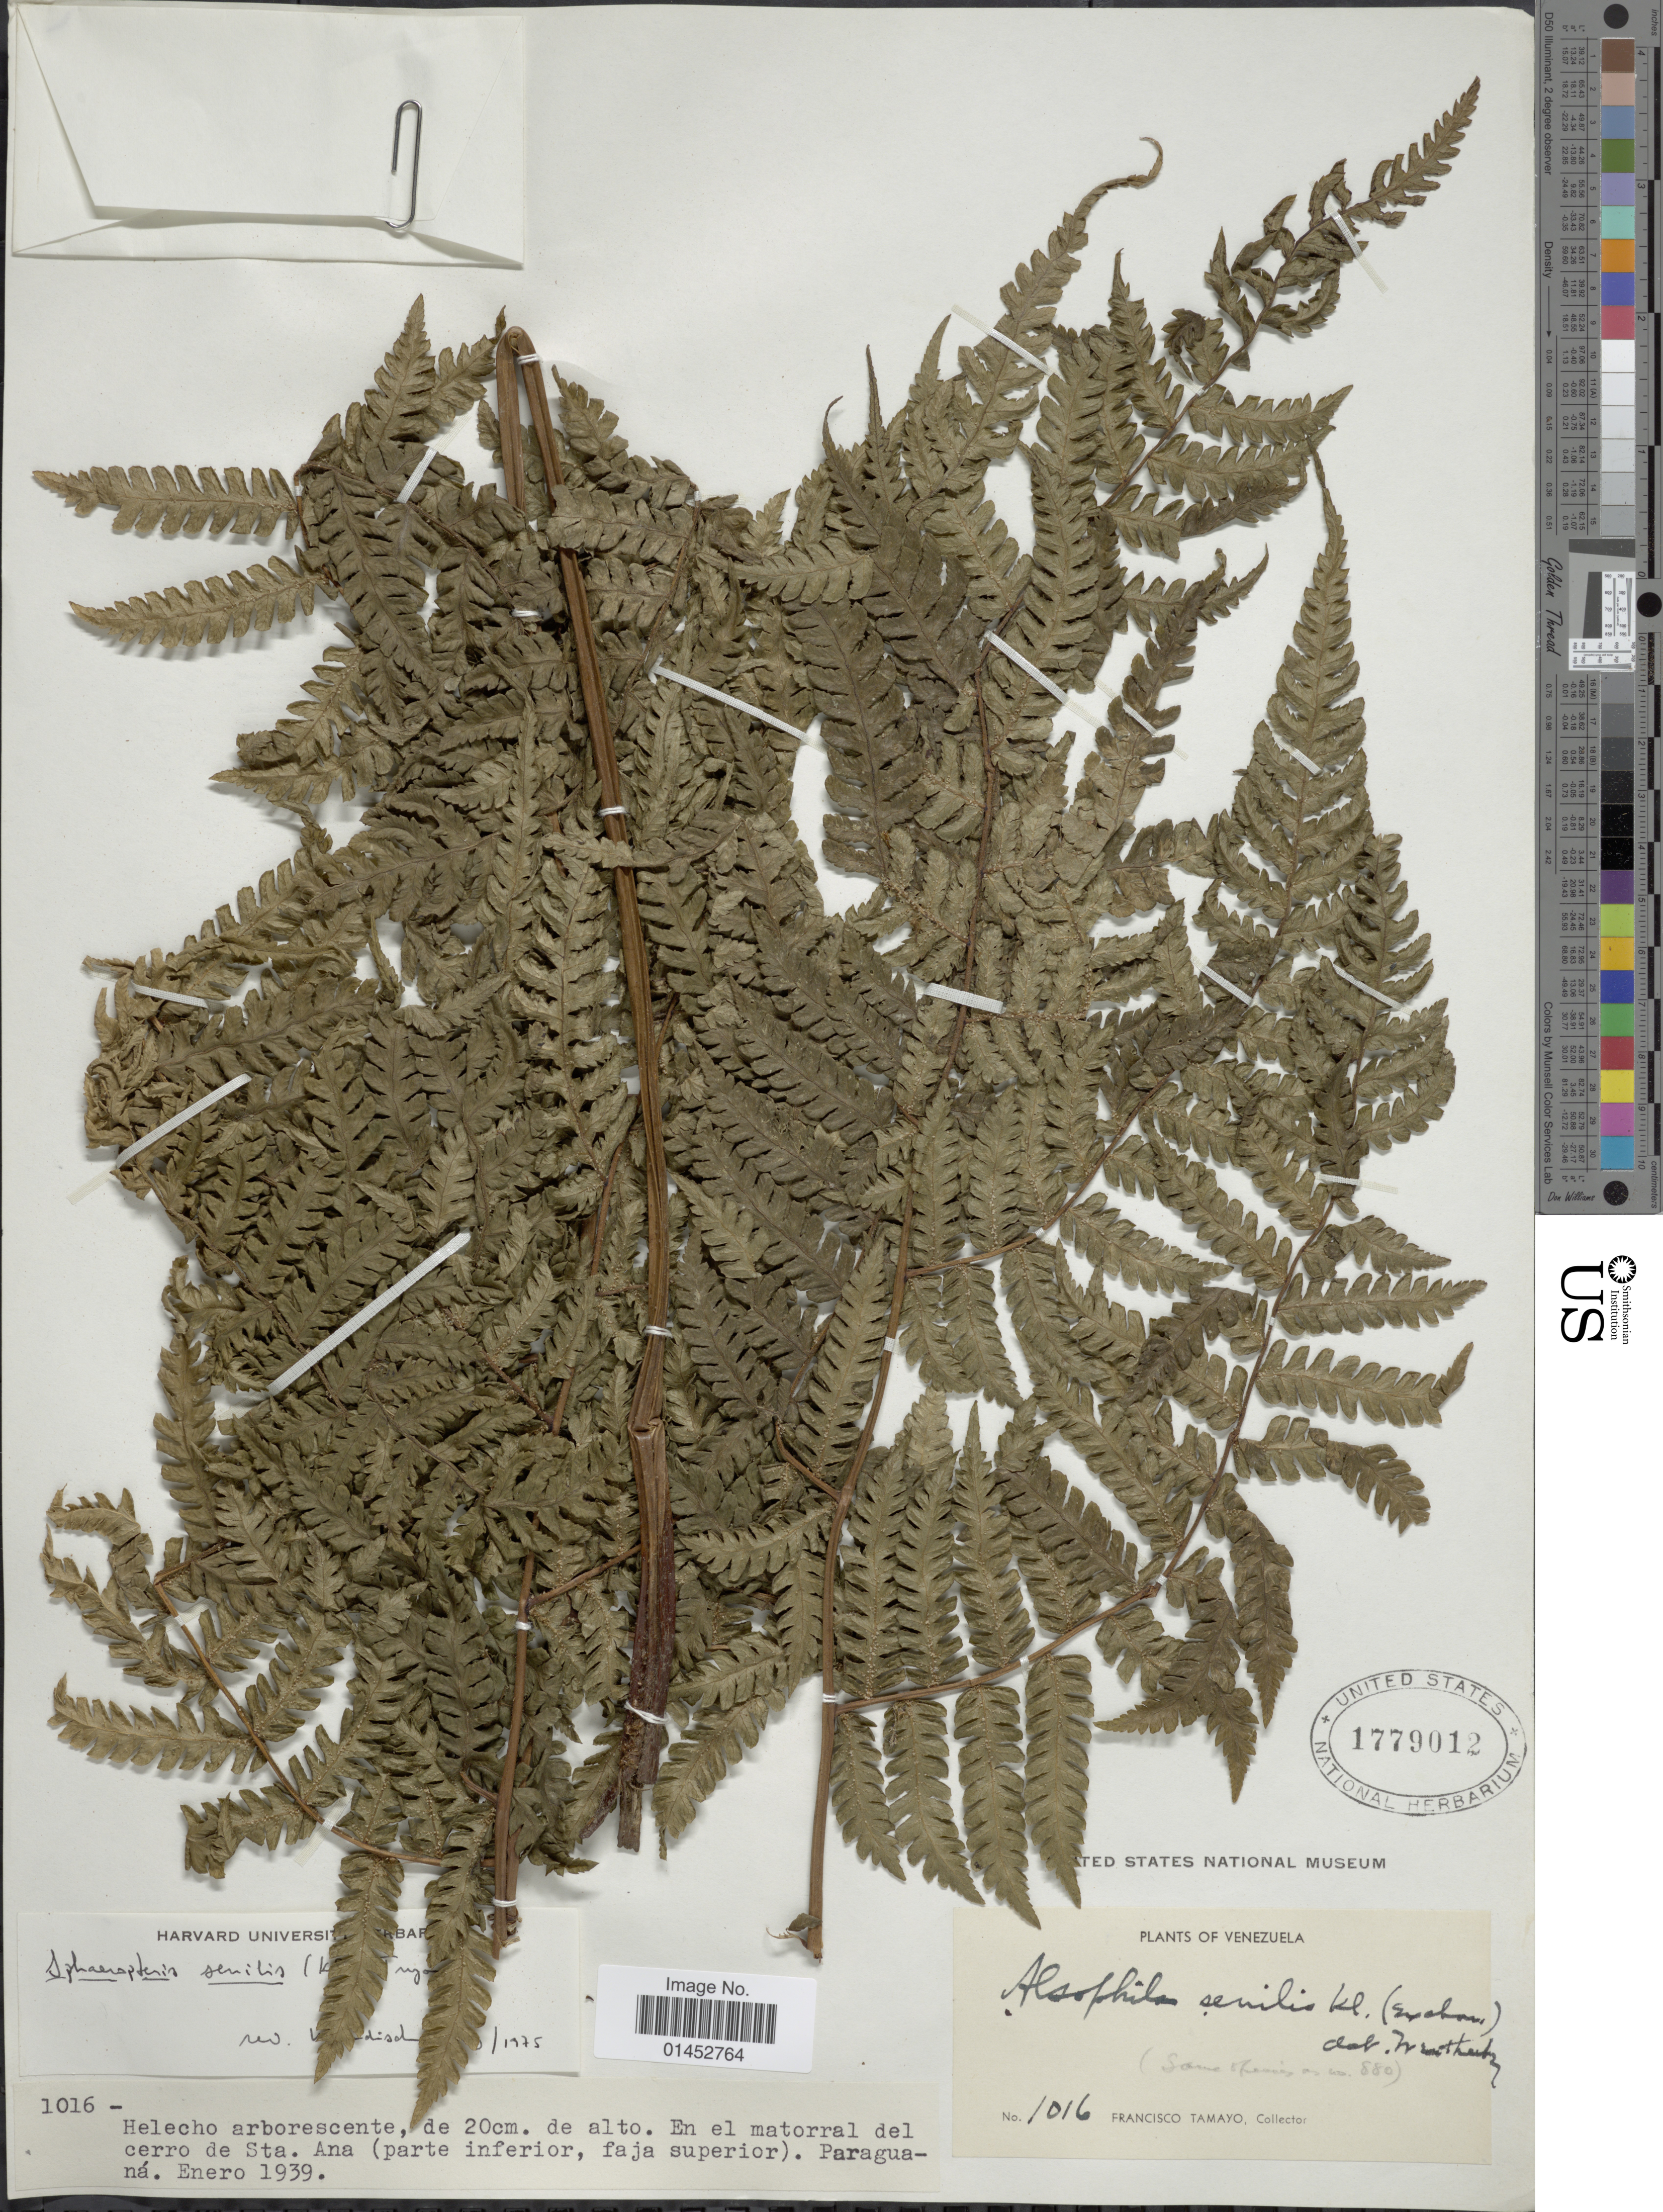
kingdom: Plantae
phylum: Tracheophyta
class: Polypodiopsida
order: Cyatheales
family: Cyatheaceae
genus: Cyathea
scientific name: Cyathea senilis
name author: (Klotzsch) Domin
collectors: F. Tamayo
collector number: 1016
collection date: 1939-01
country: Venezuela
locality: En el matorral del cerro de Sta Ana (parte inferior, faja superior). Paraguaná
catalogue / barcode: US 1779012